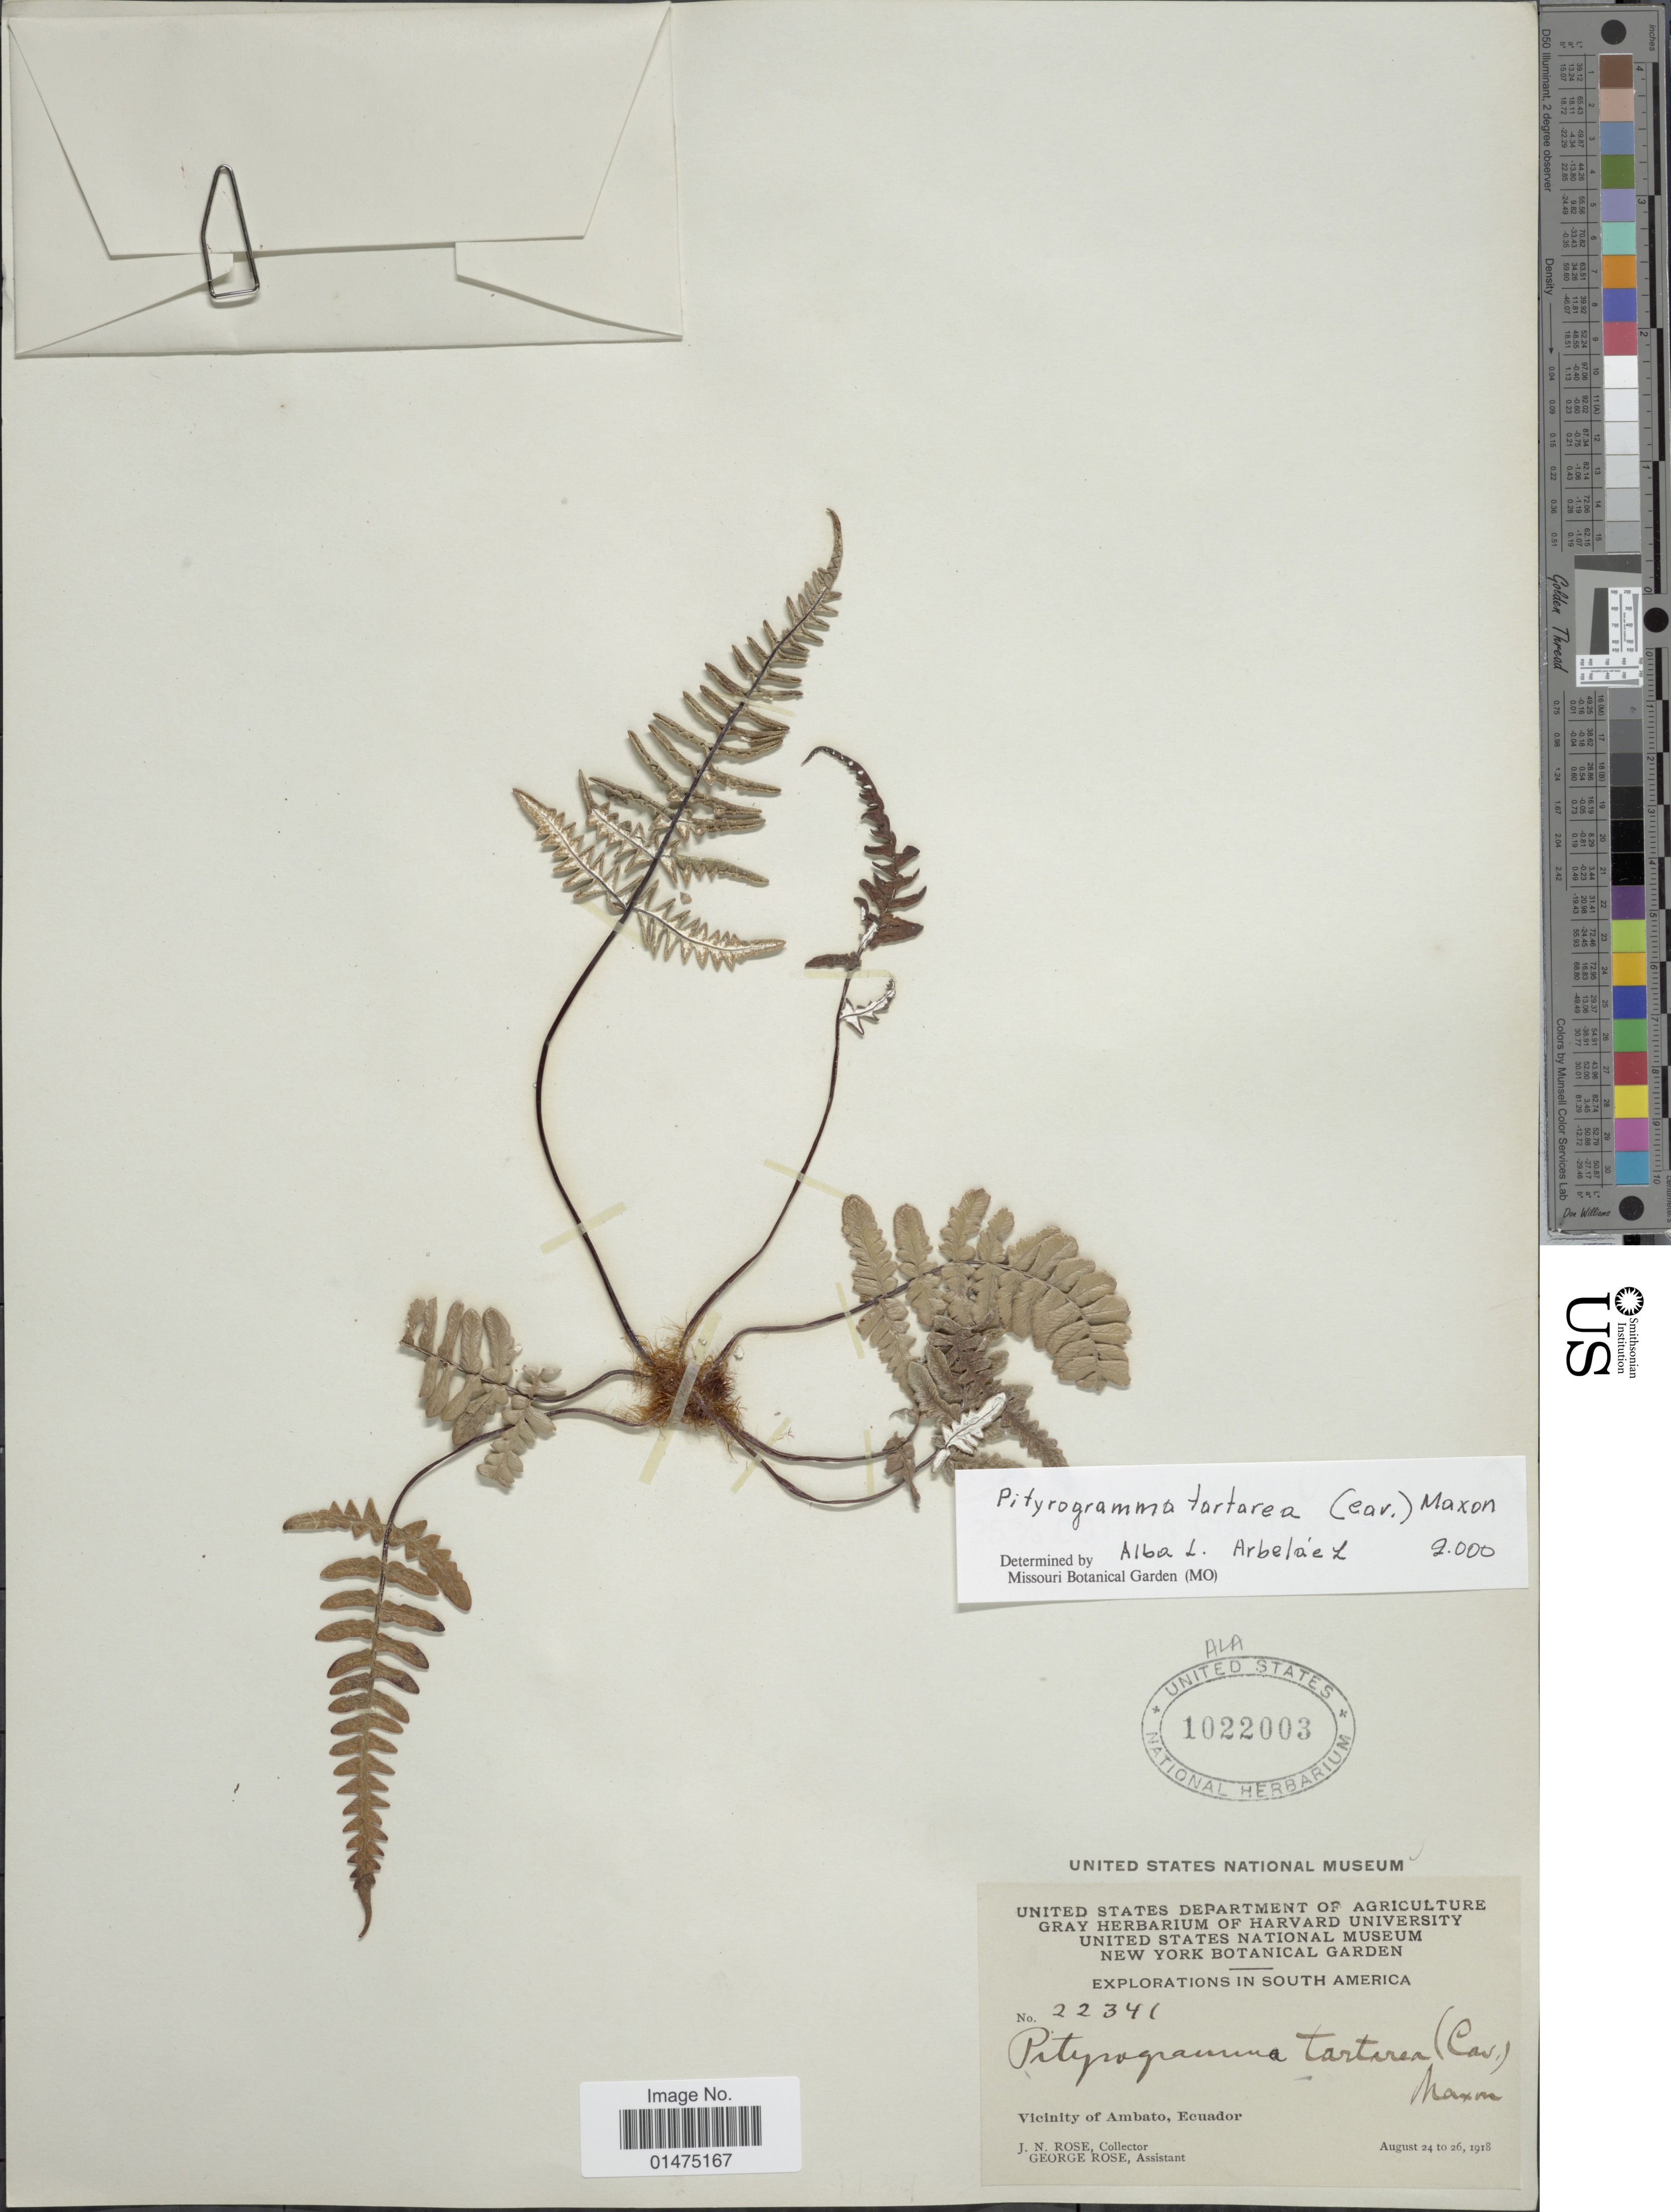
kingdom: Plantae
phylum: Tracheophyta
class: Polypodiopsida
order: Polypodiales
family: Pteridaceae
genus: Pityrogramma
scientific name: Pityrogramma tartarea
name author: (Cav.) Maxon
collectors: J. N. Rose & G. Rose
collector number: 22341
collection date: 1918-08-24/1918-08-26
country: Ecuador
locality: Vicinity of Ambato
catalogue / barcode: US 1022003